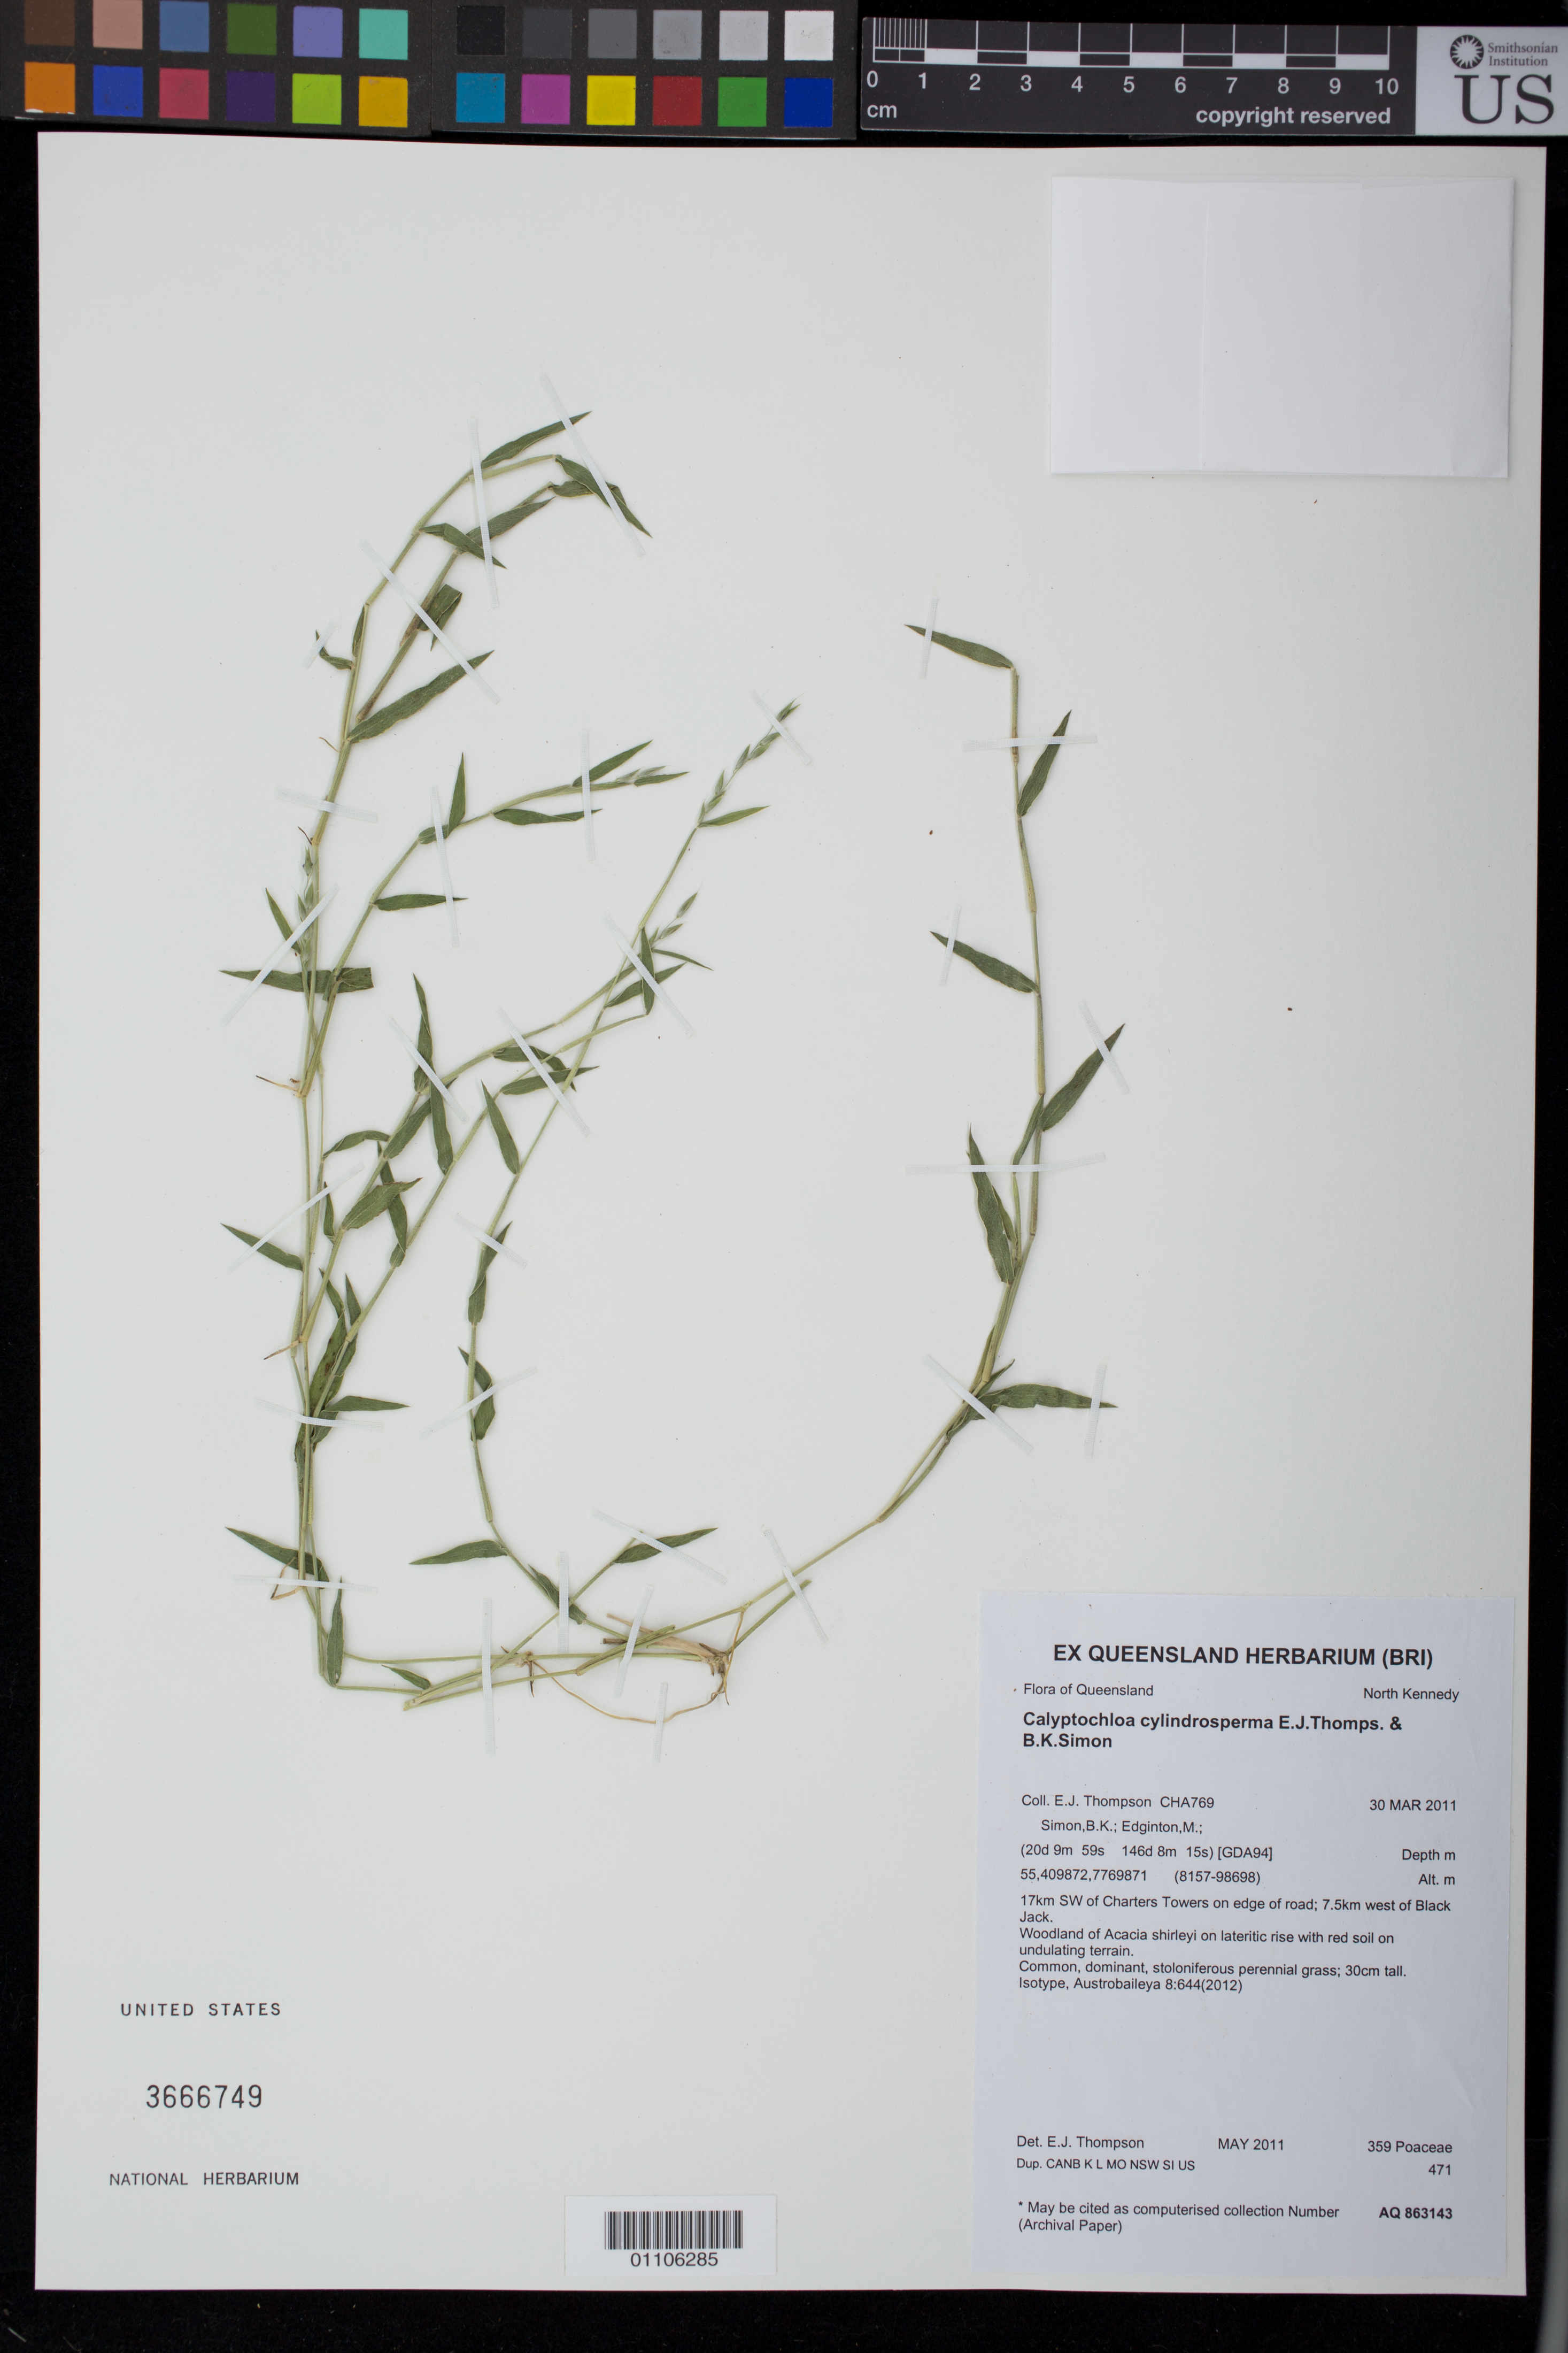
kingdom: Plantae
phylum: Tracheophyta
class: Liliopsida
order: Poales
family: Poaceae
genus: Calyptochloa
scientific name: Calyptochloa cylindrosperma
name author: E.J. Thomps. & B.K. Simon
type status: Isotype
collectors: E. J. Thompson, B. K. Simon & M. Edginton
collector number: CHA769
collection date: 2011-03-30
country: Australia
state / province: Queensland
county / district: North Kennedy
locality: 17 km SW of Charters Towers on edge of road; 7.5 km W of Black Jack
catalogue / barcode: US 3666749